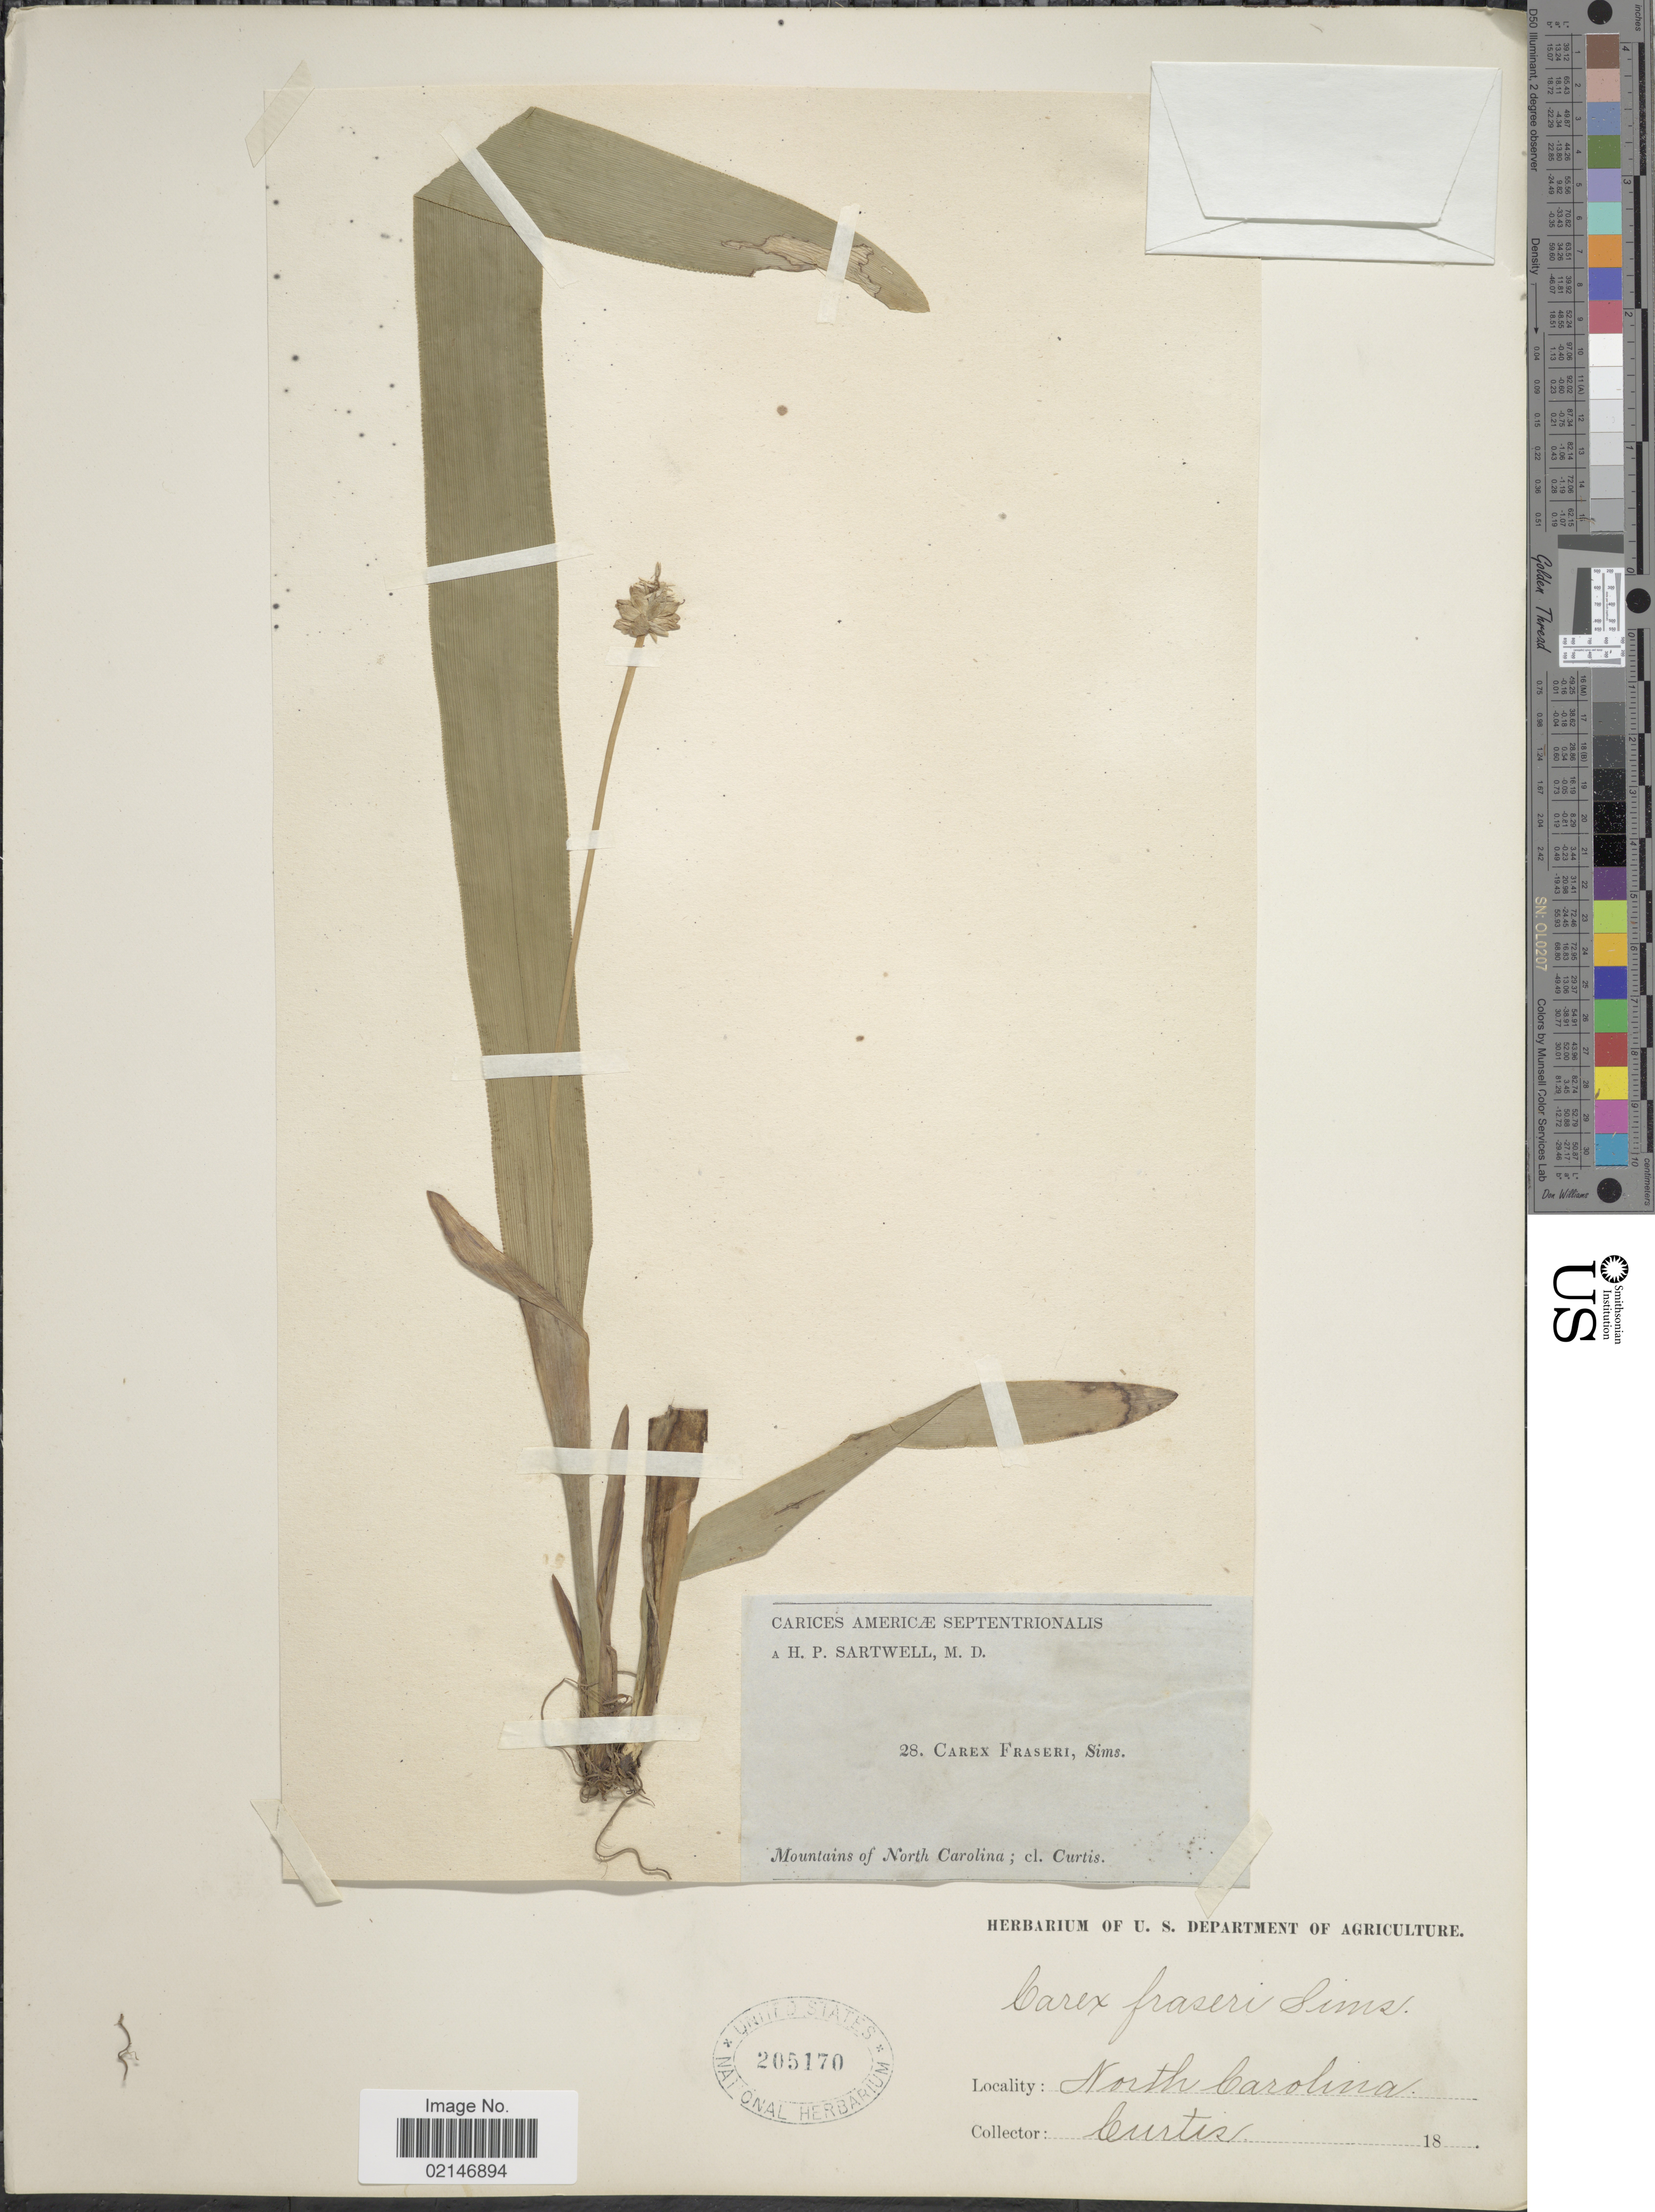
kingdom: Plantae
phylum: Tracheophyta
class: Liliopsida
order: Poales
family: Cyperaceae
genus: Carex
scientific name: Carex fraseriana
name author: Ker Gawl.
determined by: Strong, Mark T., (BOT), Smithsonian Institution - National Museum of Natural History (UNITED STATES)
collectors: -. Curtis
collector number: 28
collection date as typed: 18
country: United States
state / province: North Carolina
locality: Mountains of North Carolina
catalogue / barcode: US 205170